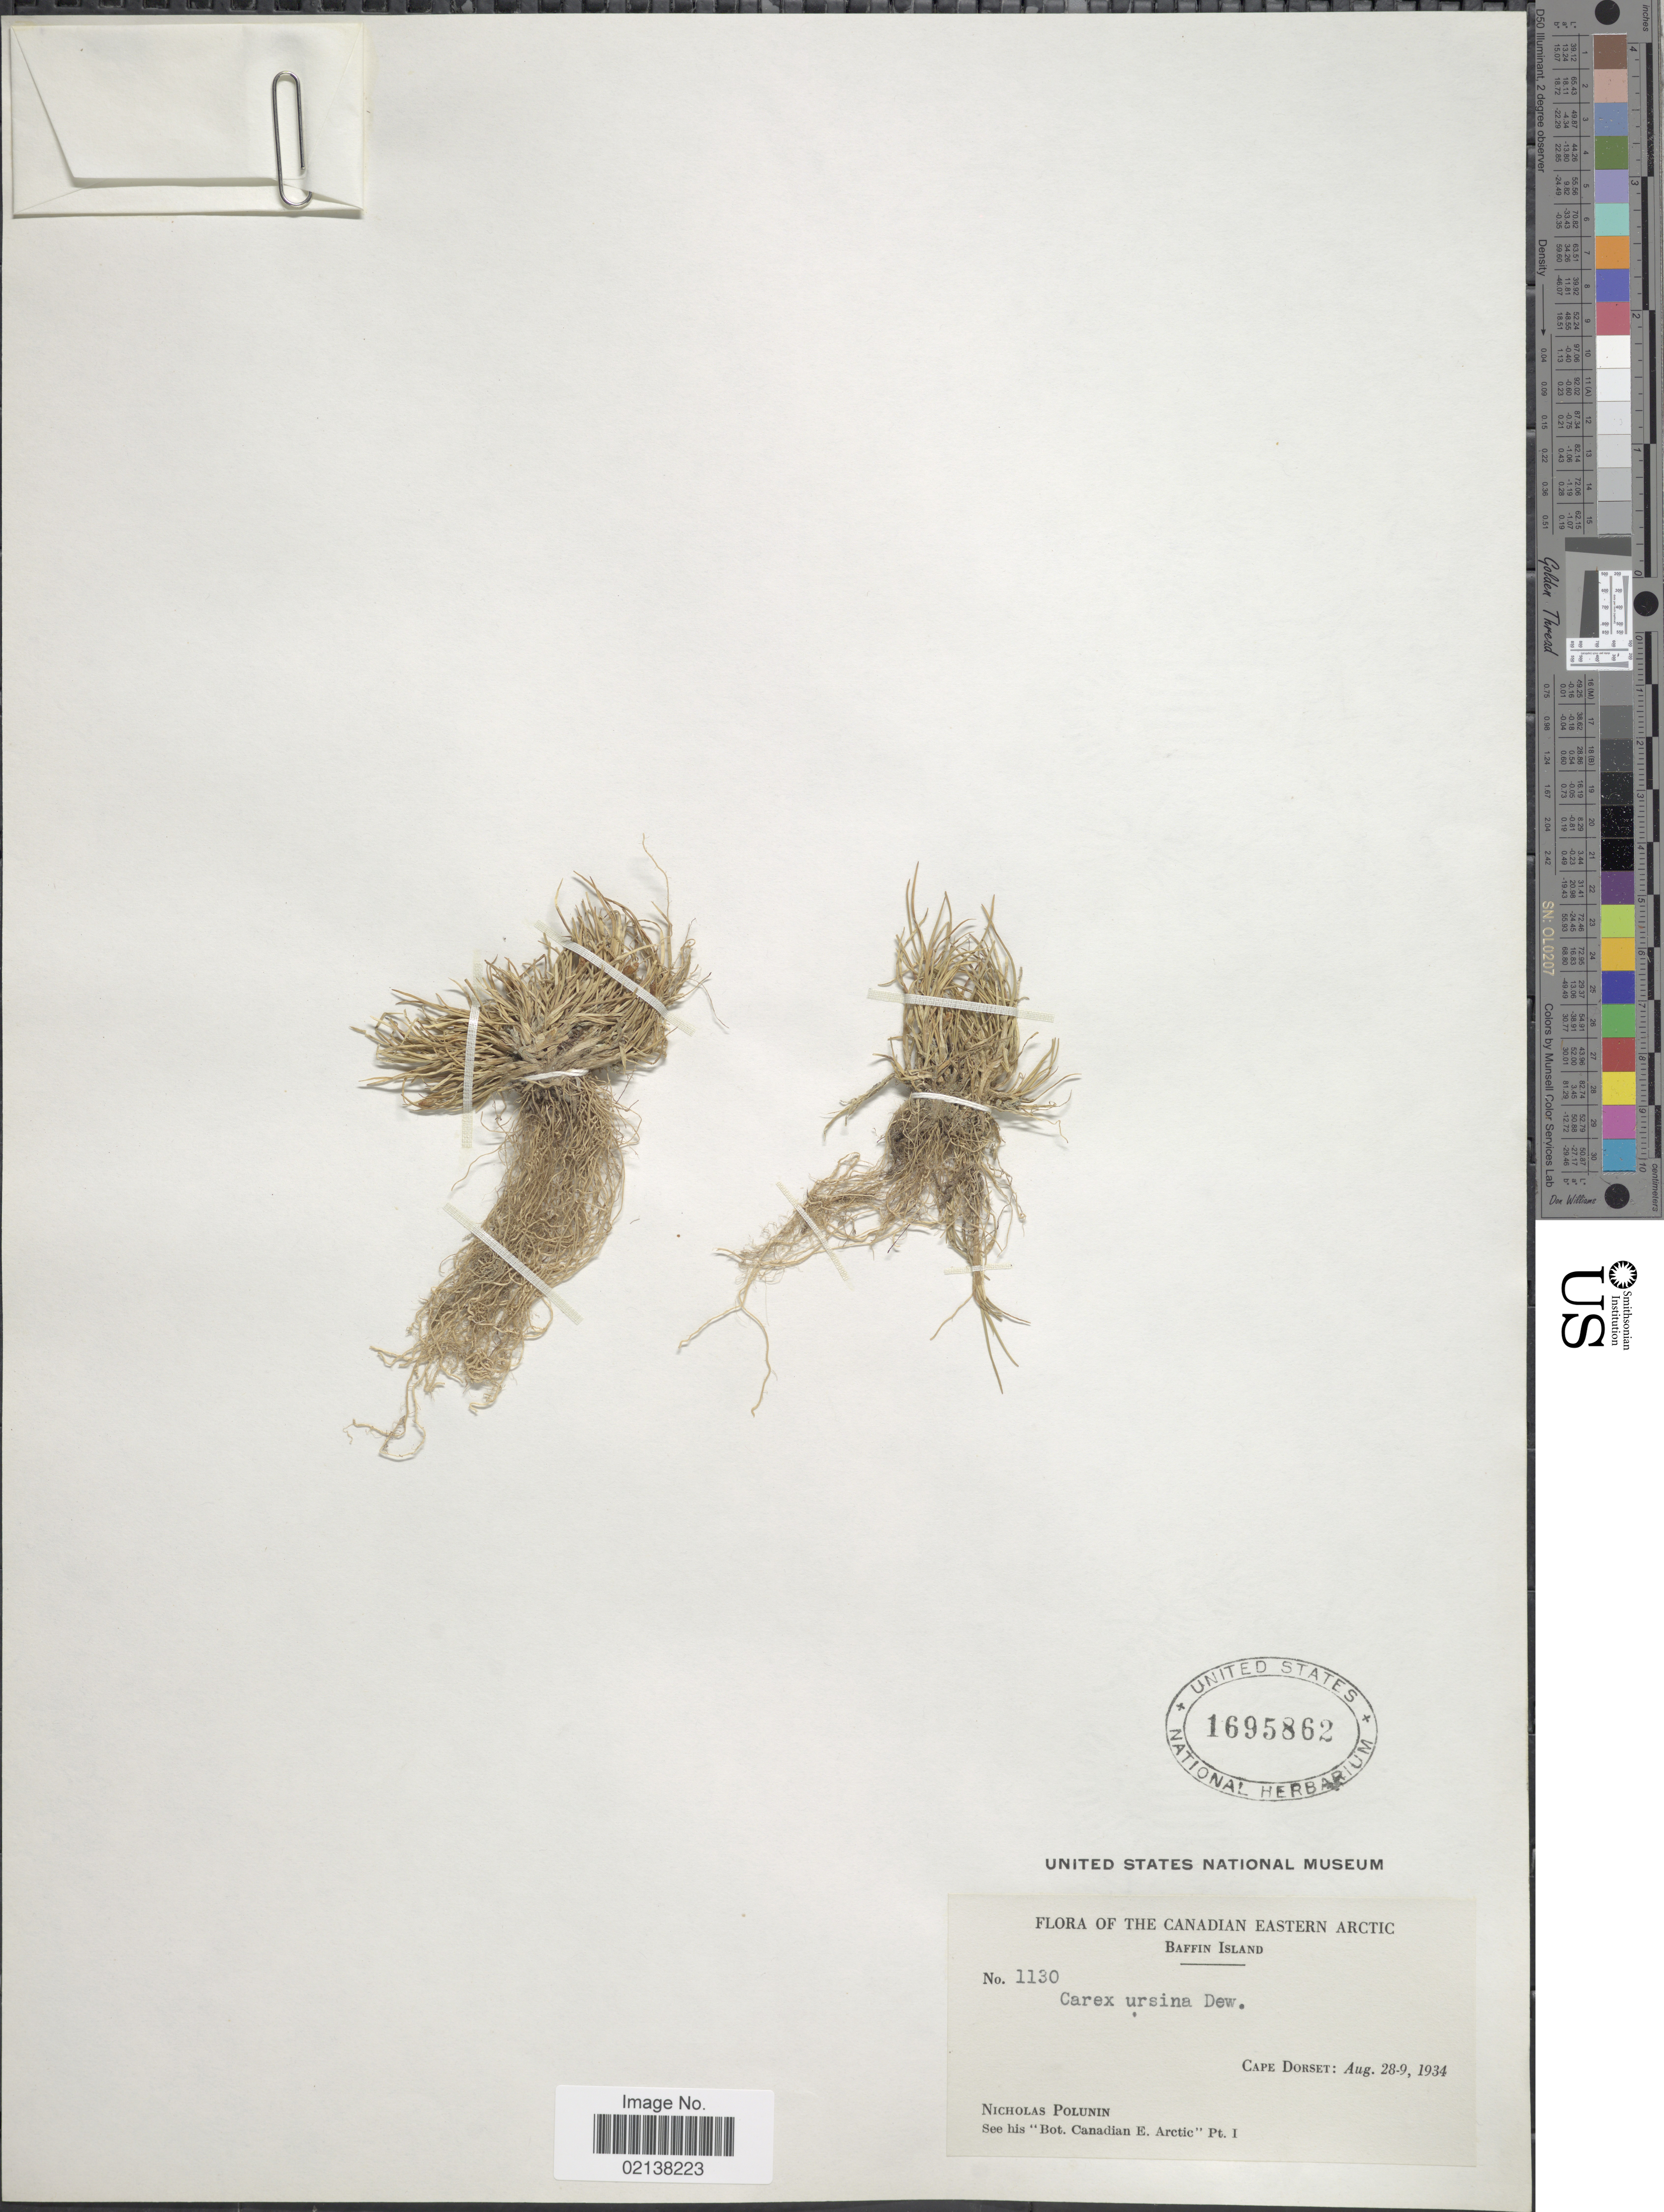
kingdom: Plantae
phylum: Tracheophyta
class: Liliopsida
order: Poales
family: Cyperaceae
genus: Carex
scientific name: Carex ursina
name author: Dewey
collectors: N. V. Polunin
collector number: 1130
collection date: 1934-08-09/1934-08-28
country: Canada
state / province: Nunavut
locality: Canadian Eastern Arctic. Baffin Island. Cape Dorset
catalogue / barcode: US 1695862